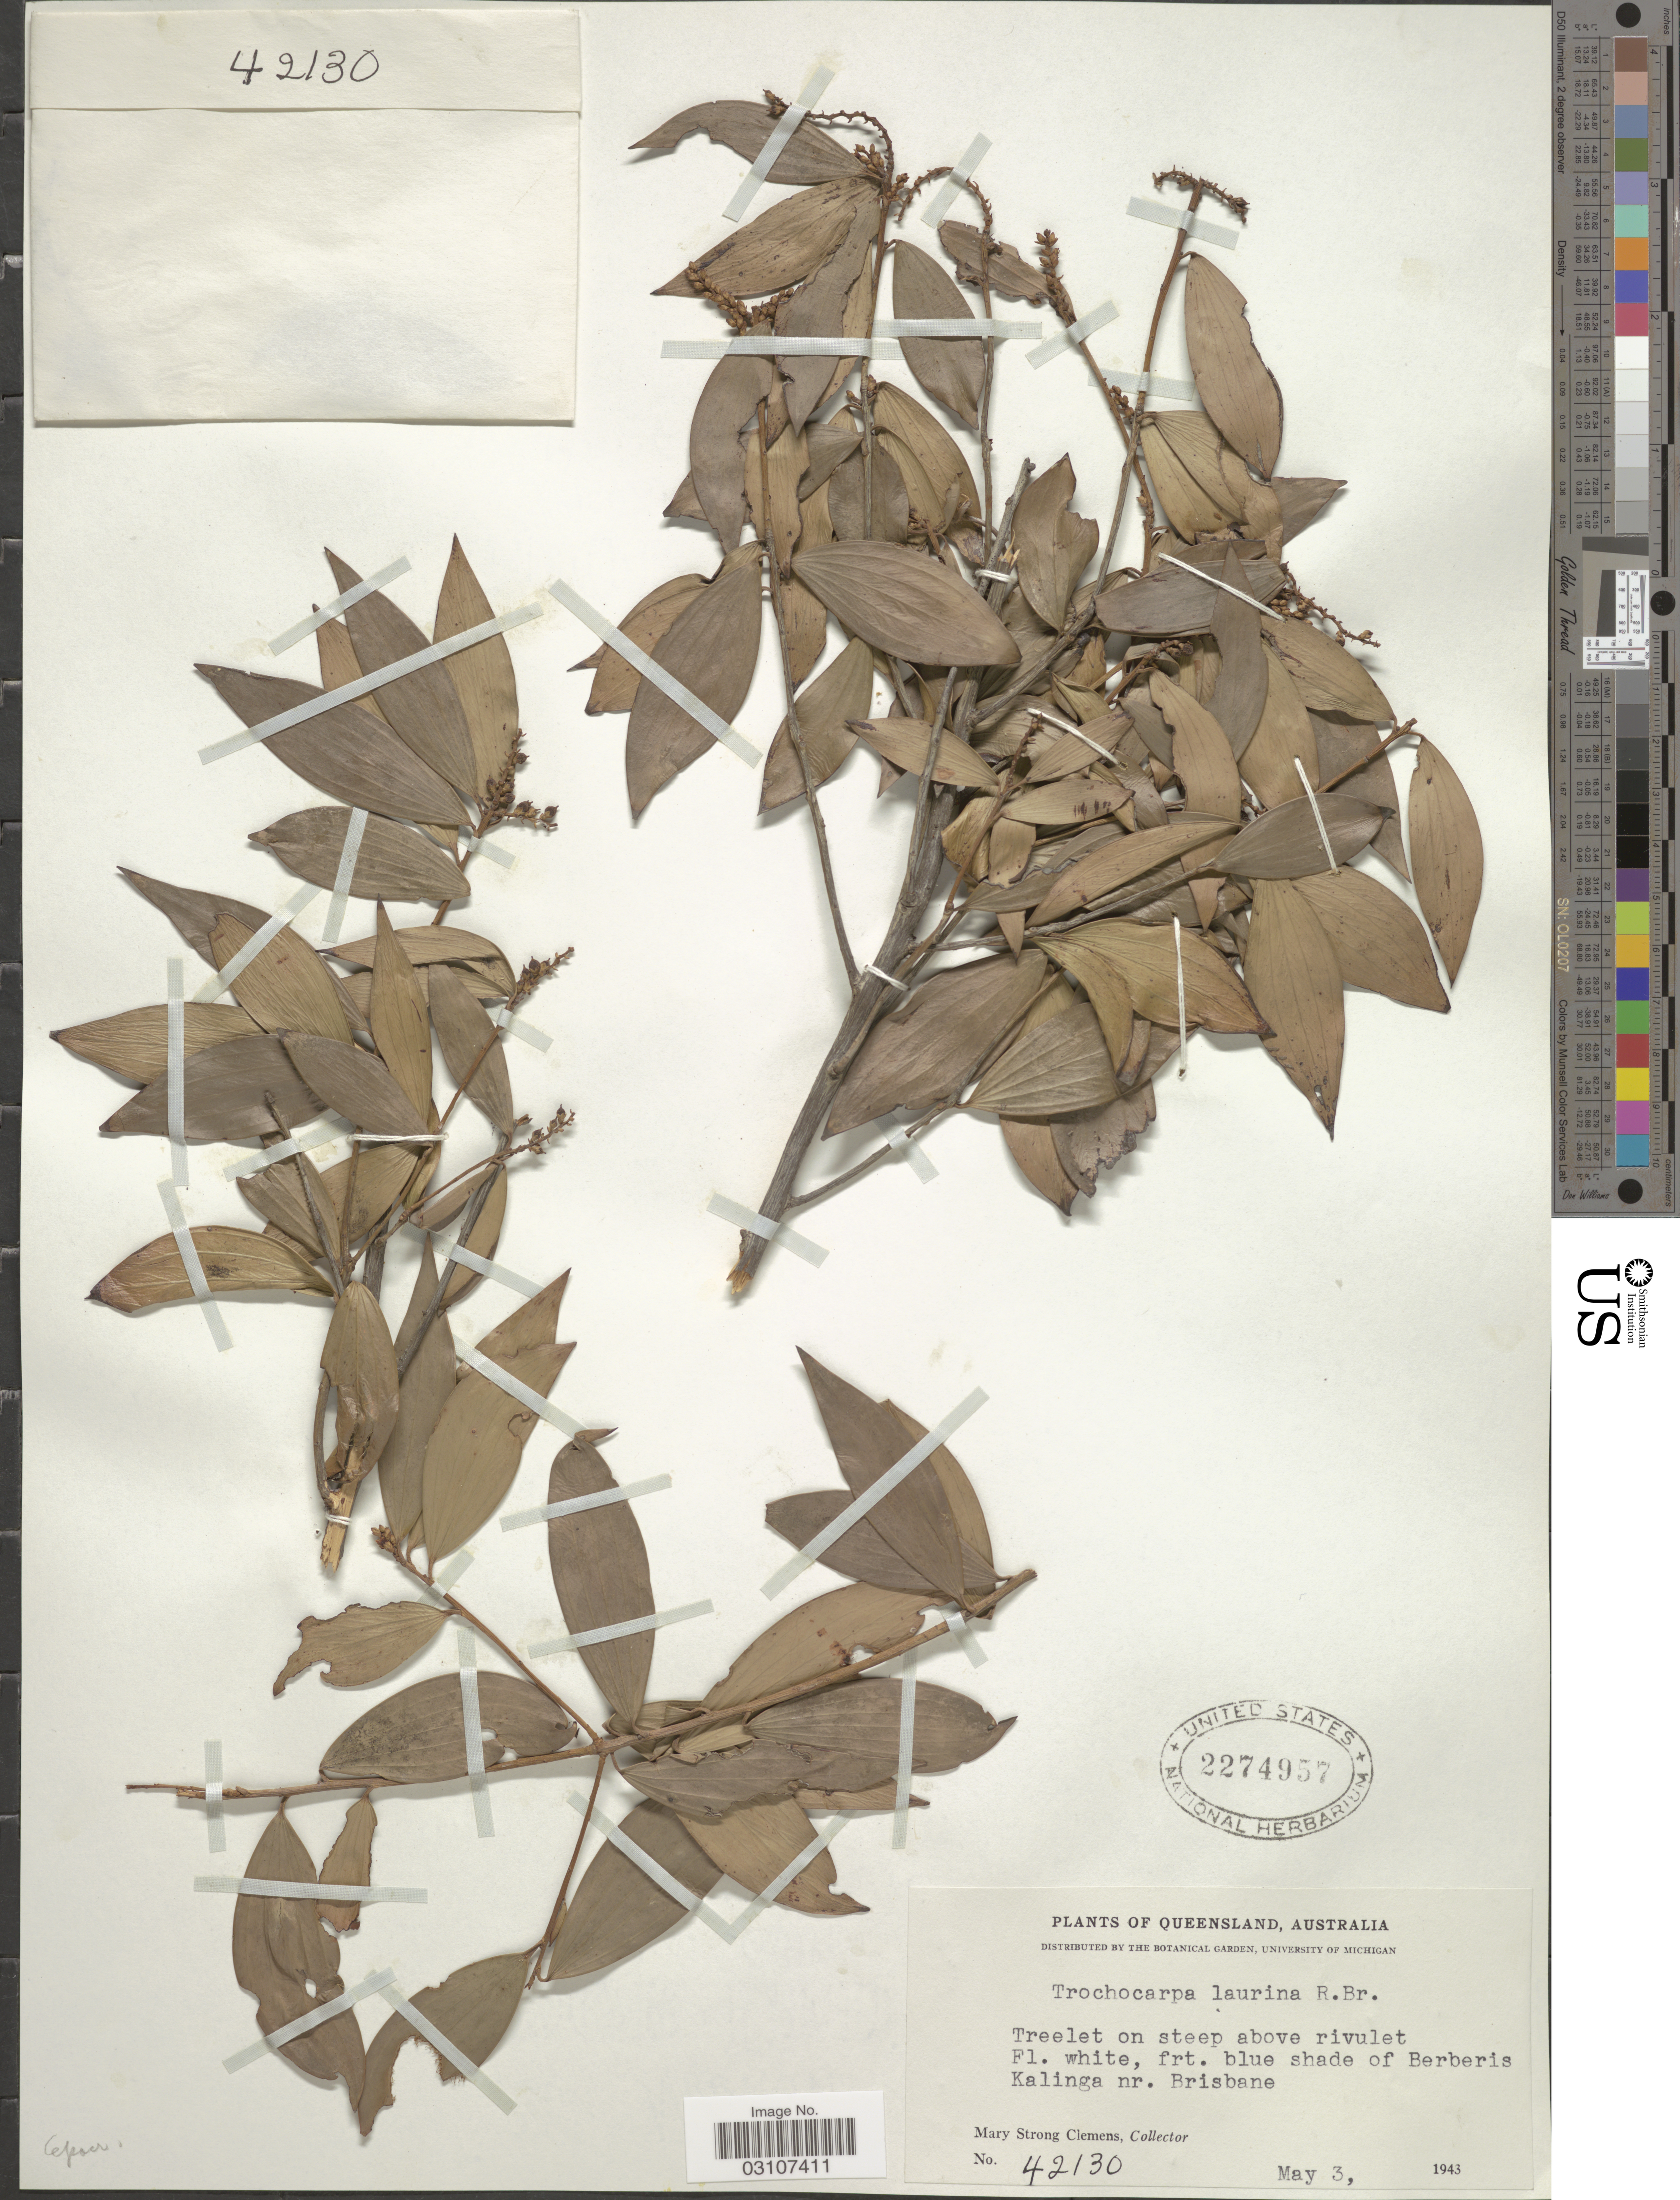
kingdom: Plantae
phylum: Tracheophyta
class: Magnoliopsida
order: Ericales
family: Ericaceae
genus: Trochocarpa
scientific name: Trochocarpa laurina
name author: (Rudge) R. Br.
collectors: M. S. Clemens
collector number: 42130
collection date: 1943-05-03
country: Australia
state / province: Queensland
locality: Berberis Kalinga nr. Brisbane.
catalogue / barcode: US 2274957